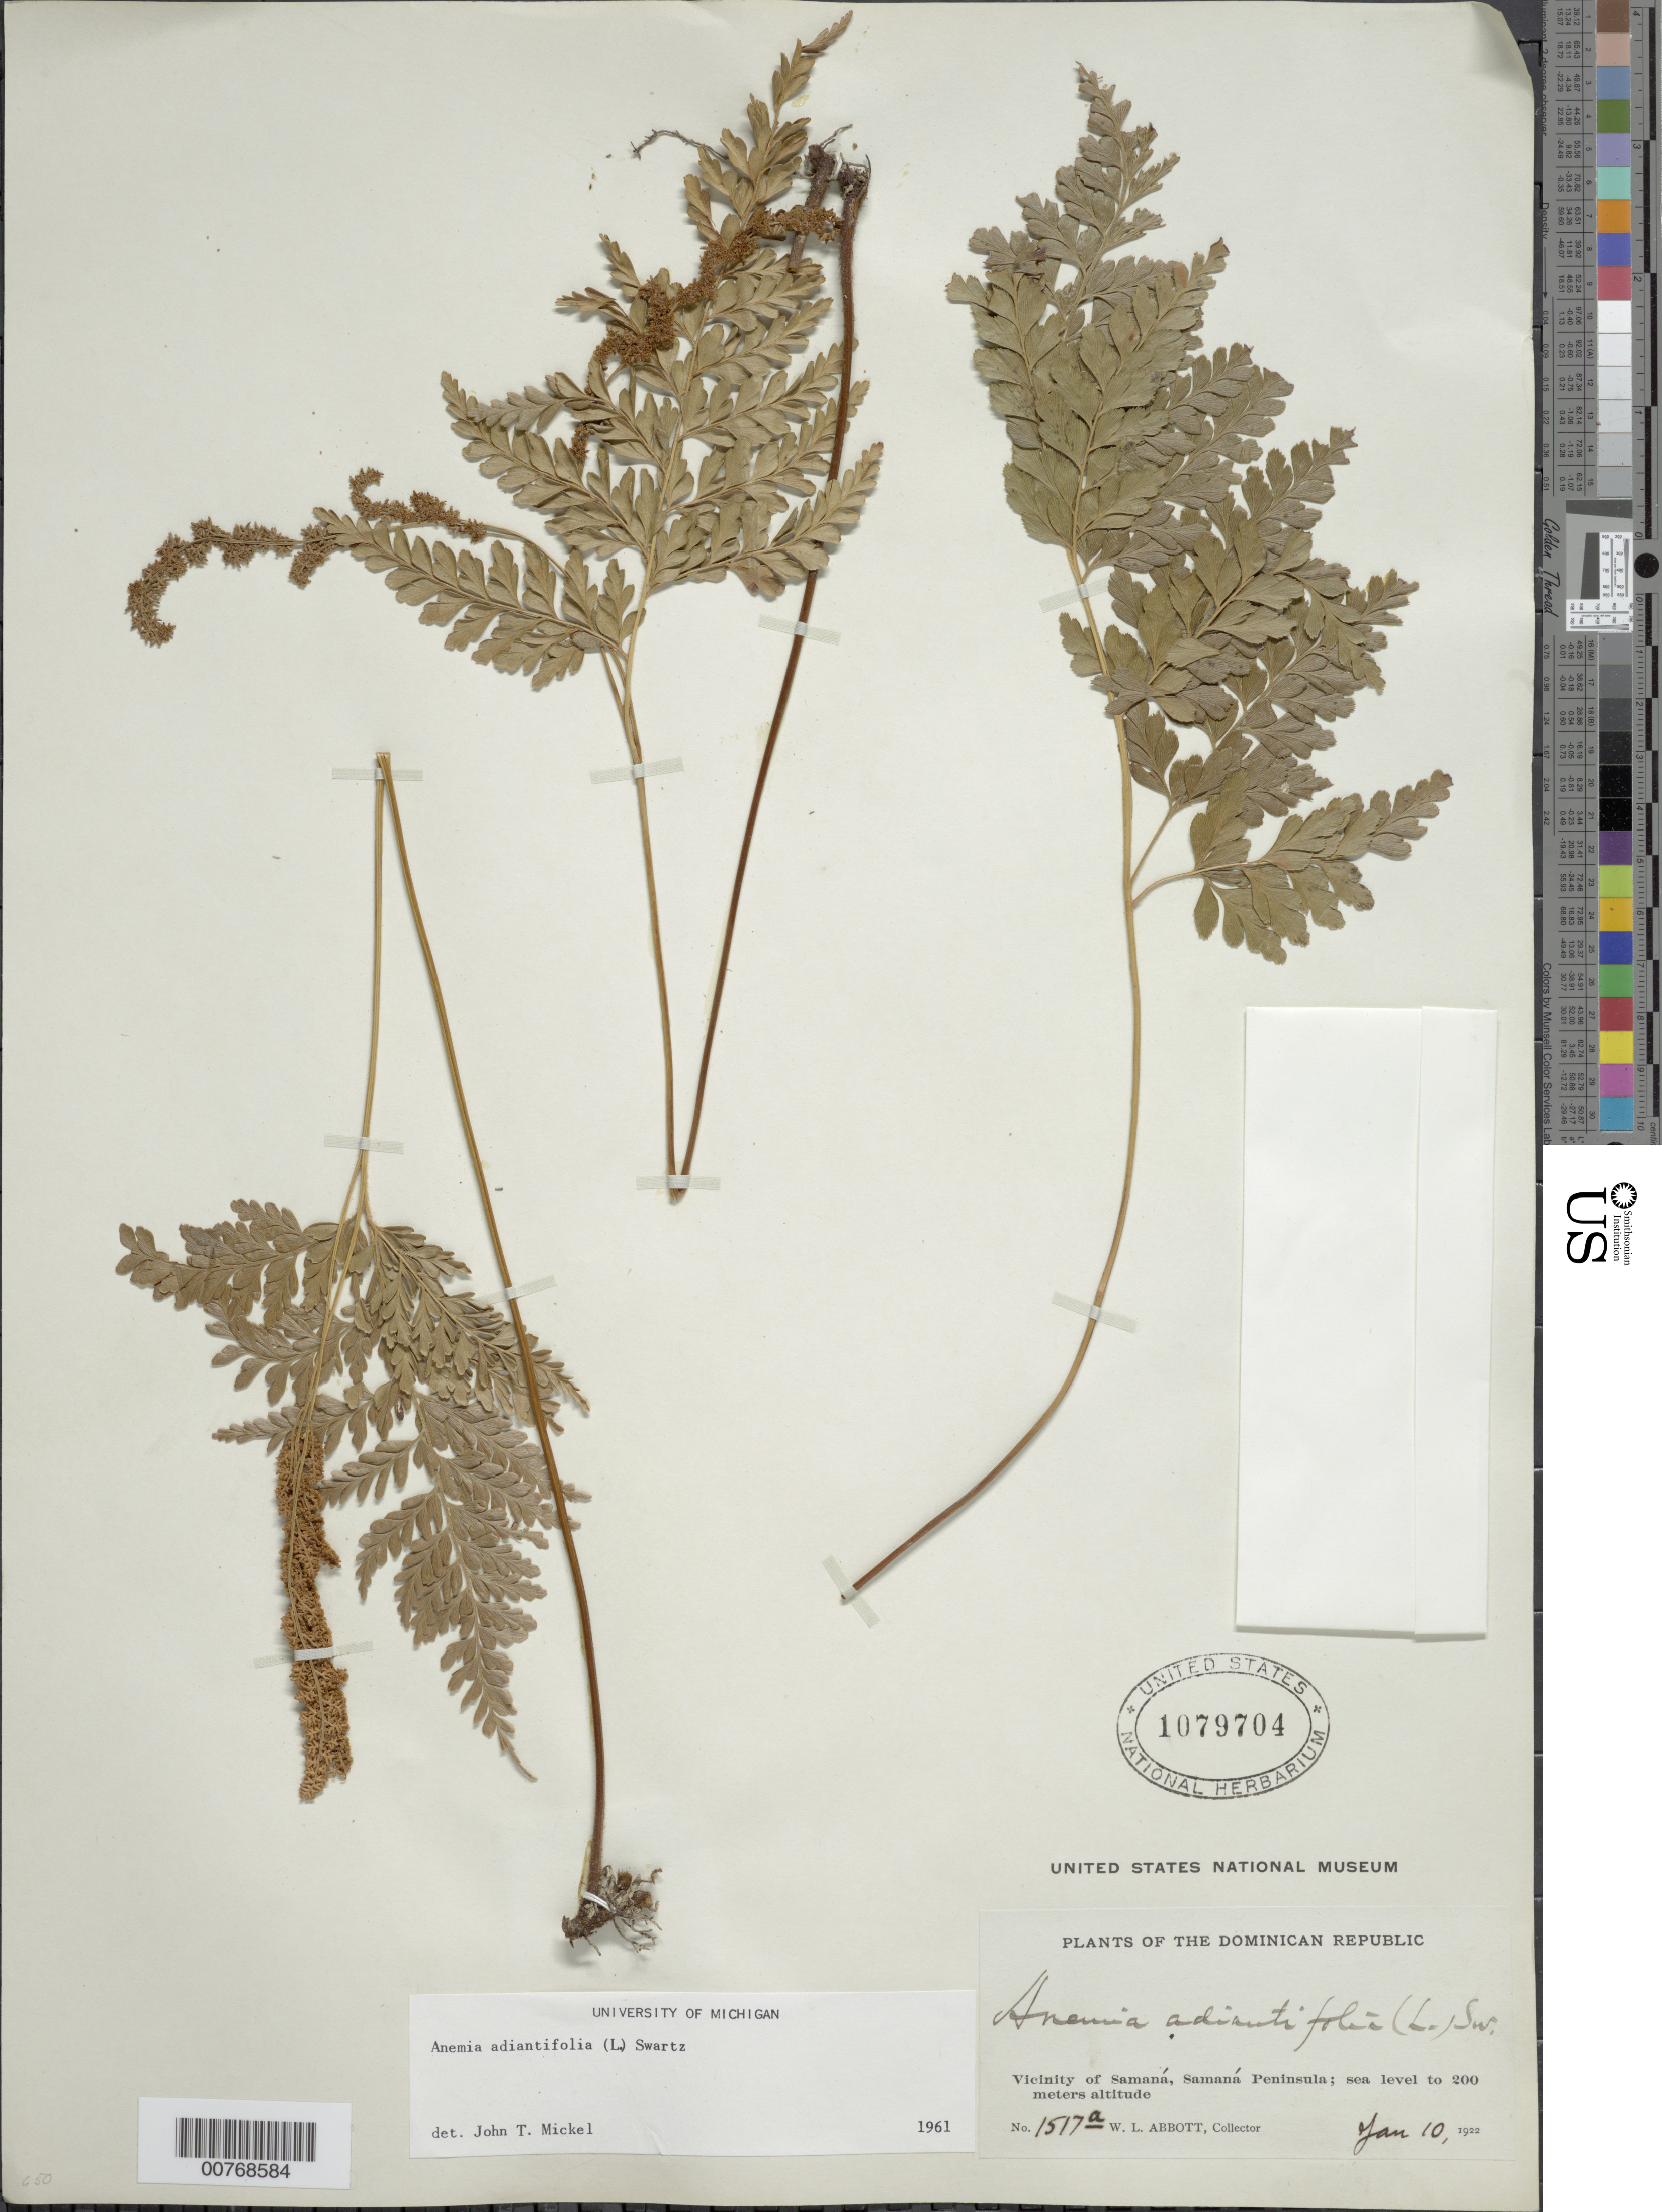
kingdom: Plantae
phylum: Tracheophyta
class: Polypodiopsida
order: Schizaeales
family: Anemiaceae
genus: Anemia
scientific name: Anemia adiantifolia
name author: (L.) Sw.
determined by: Mickel, J. T., (NY), New York Botanical Garden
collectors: W. L. Abbott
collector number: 1517a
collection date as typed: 10 Jan 1922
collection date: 1922-01-10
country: Dominican Republic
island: Hispaniola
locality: Vicinity of Samaná Peninsula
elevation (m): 0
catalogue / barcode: US 1079704